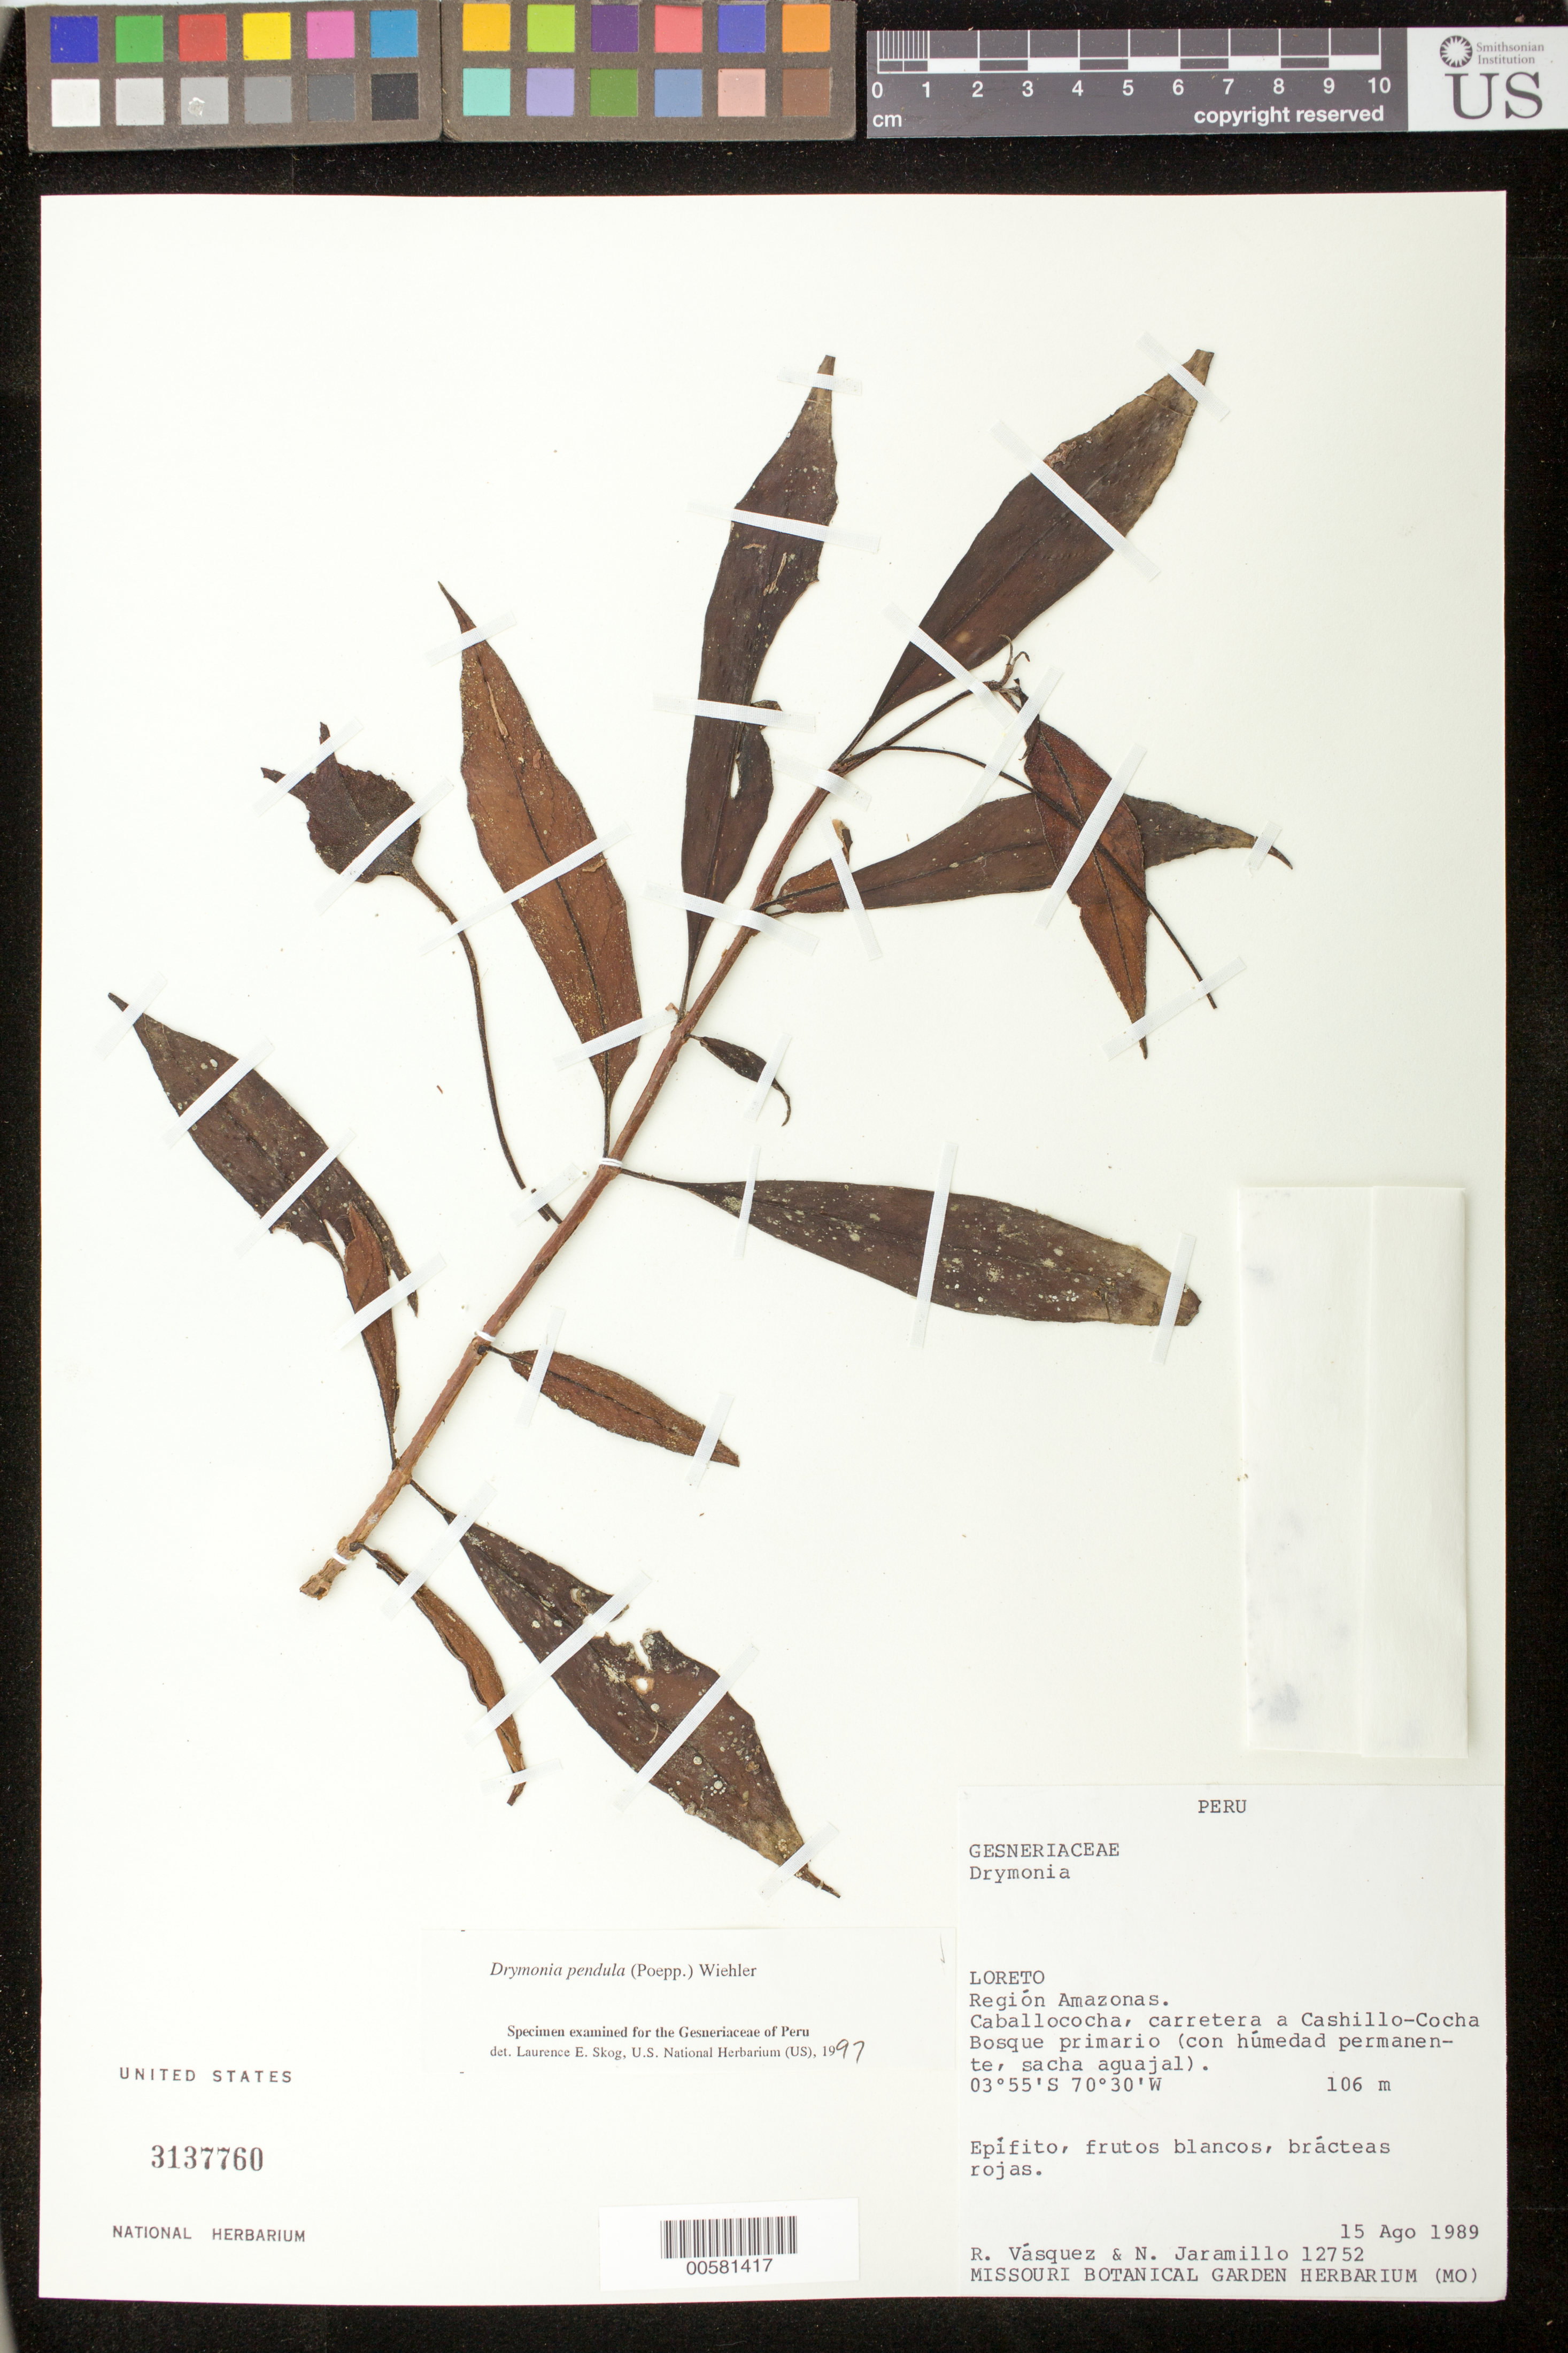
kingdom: Plantae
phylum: Tracheophyta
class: Magnoliopsida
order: Lamiales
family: Gesneriaceae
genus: Drymonia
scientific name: Drymonia pendula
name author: (Poepp.) Wiehler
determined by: Skog, Laurence E.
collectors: R. Vásquez & N. Jaramillo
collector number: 12752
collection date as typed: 15 Aug 1989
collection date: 1989-08-15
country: Peru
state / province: Loreto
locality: Regón Amazonas; Caballococha, carretera a Cashillo - Cocha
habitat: Bosque primario (con húmedad permanente, sacha aguajal)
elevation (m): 106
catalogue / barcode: US 3137760